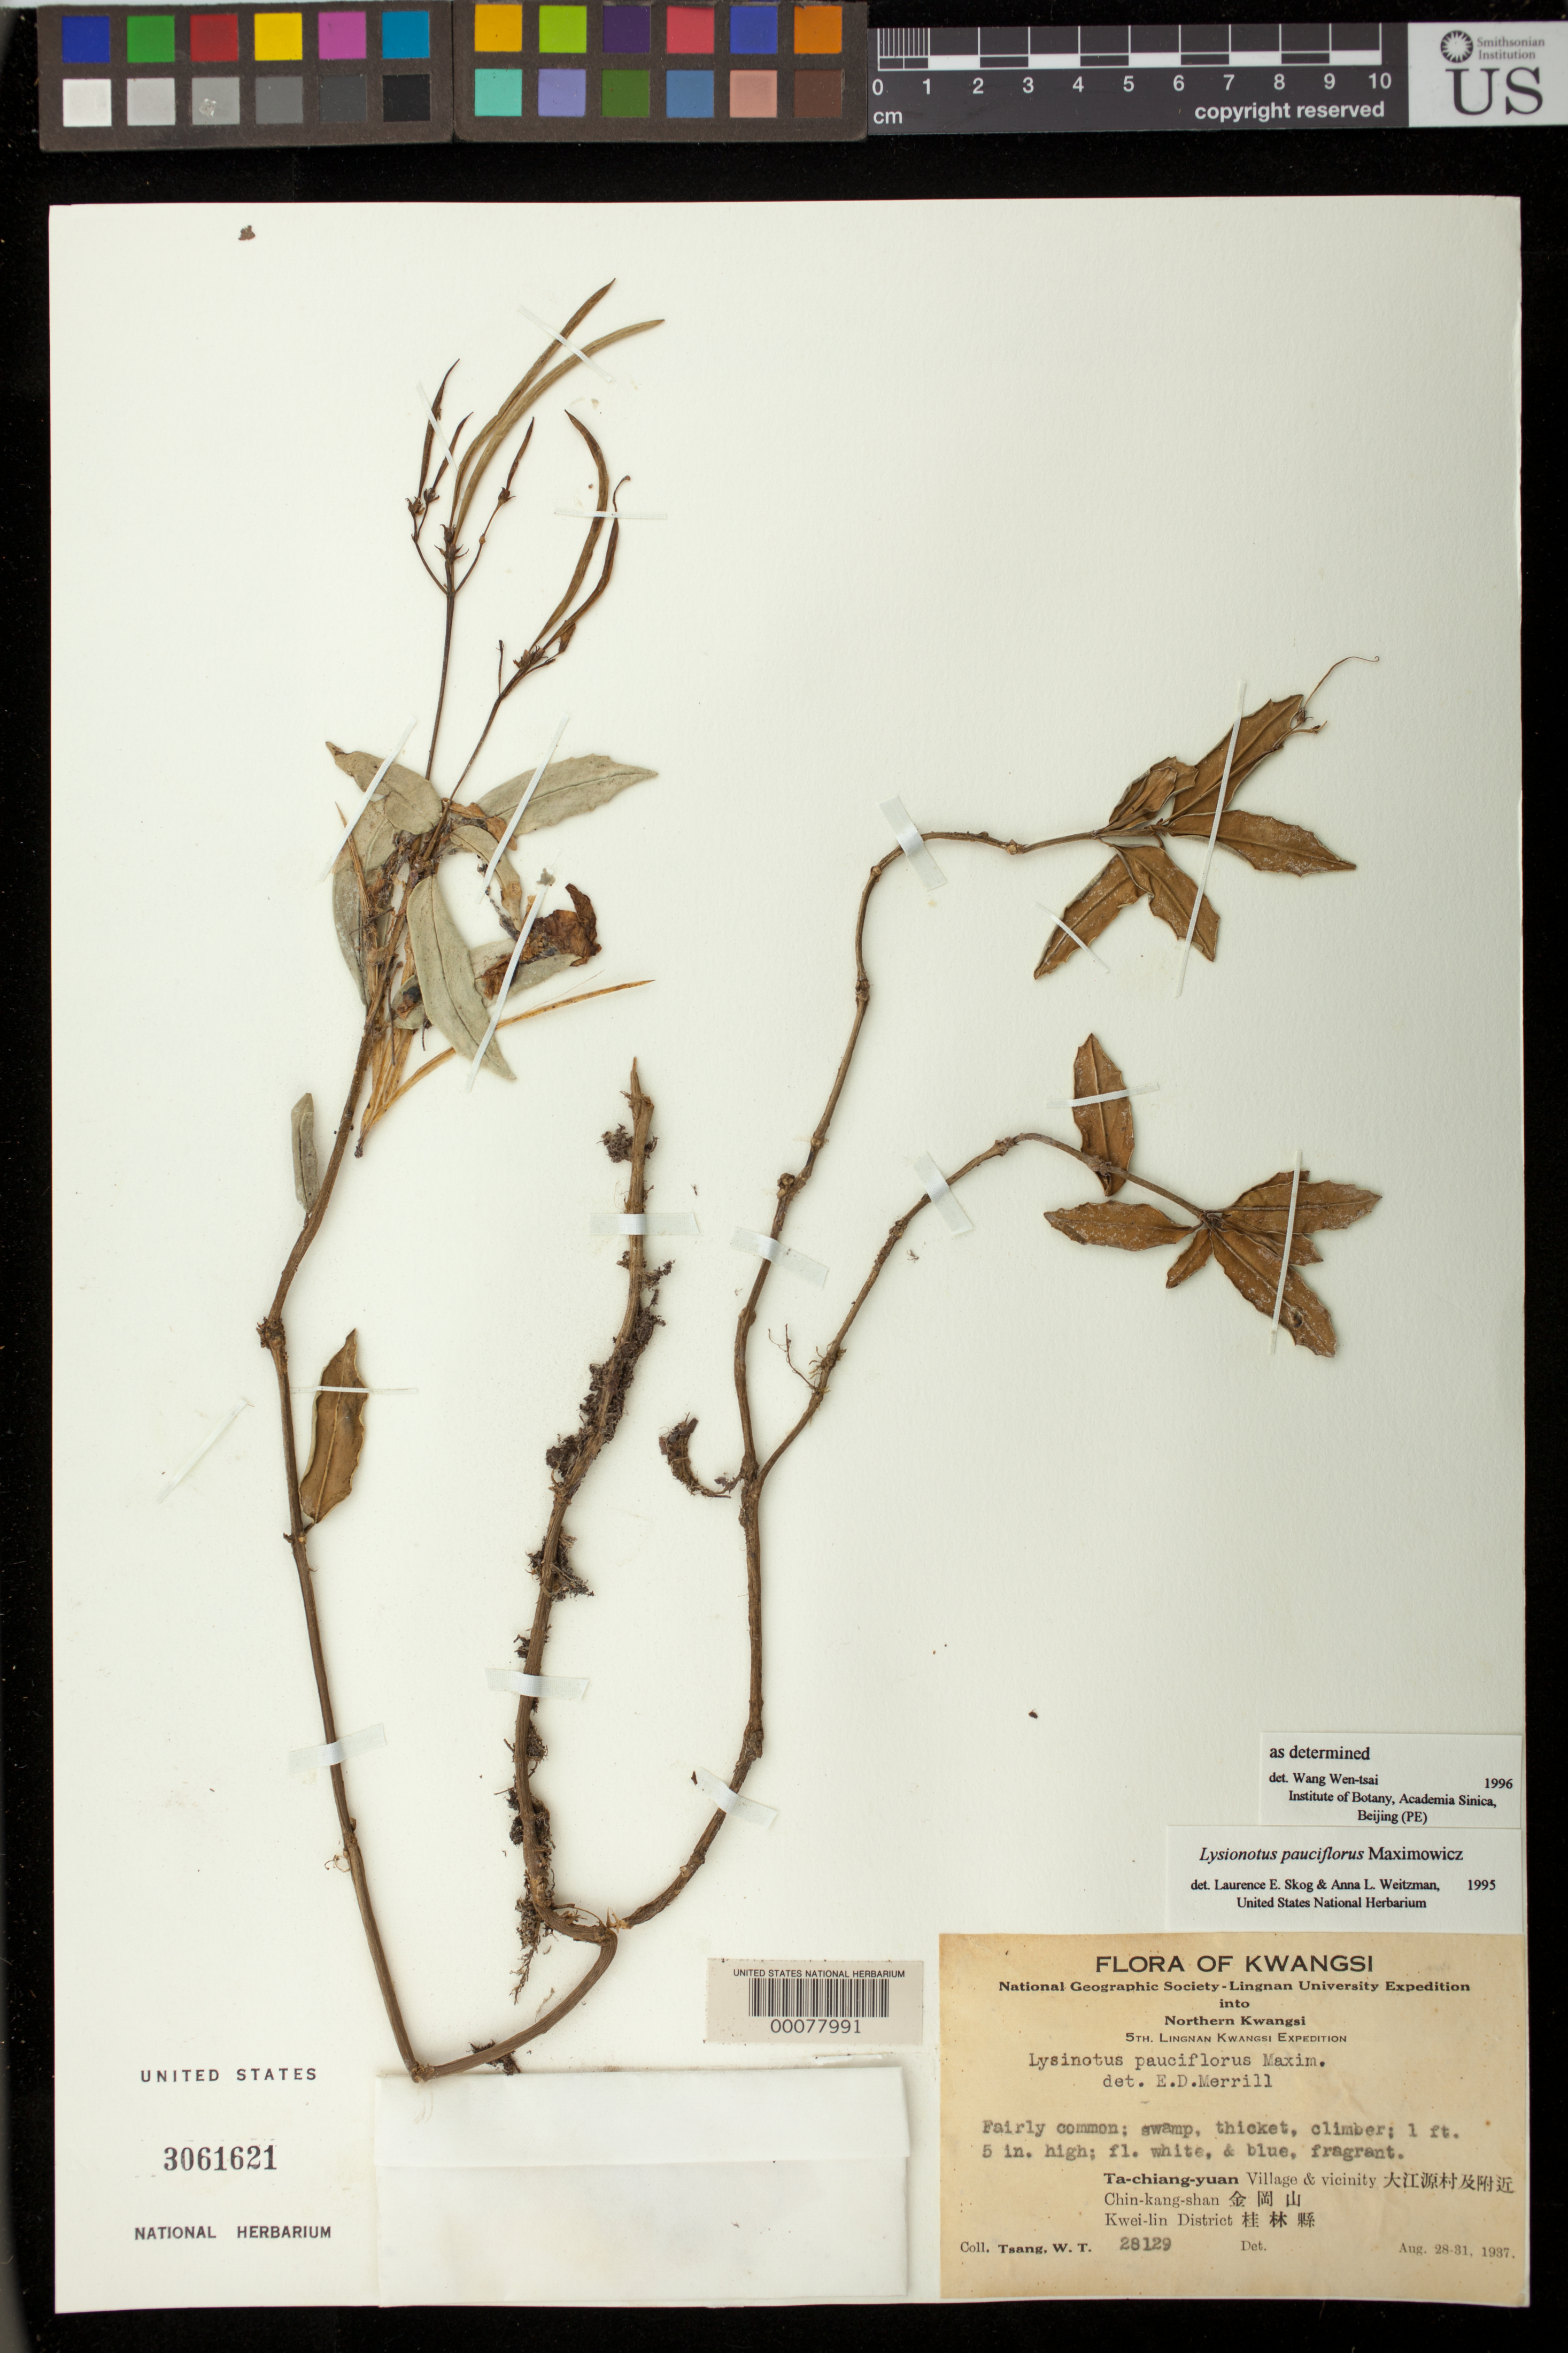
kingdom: Plantae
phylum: Tracheophyta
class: Magnoliopsida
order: Lamiales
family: Gesneriaceae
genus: Lysionotus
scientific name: Lysionotus pauciflorus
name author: Maxim.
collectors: W. T. Tsang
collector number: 28129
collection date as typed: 28-31 Aug 1937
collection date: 1937-08-28/1937-08-31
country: China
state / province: Guangxi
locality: Ta-chiang-yuan village and vicinity, chin-kang-shan, kwei-lin district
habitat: Fairly common, swamp, thicket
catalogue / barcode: US 3061621